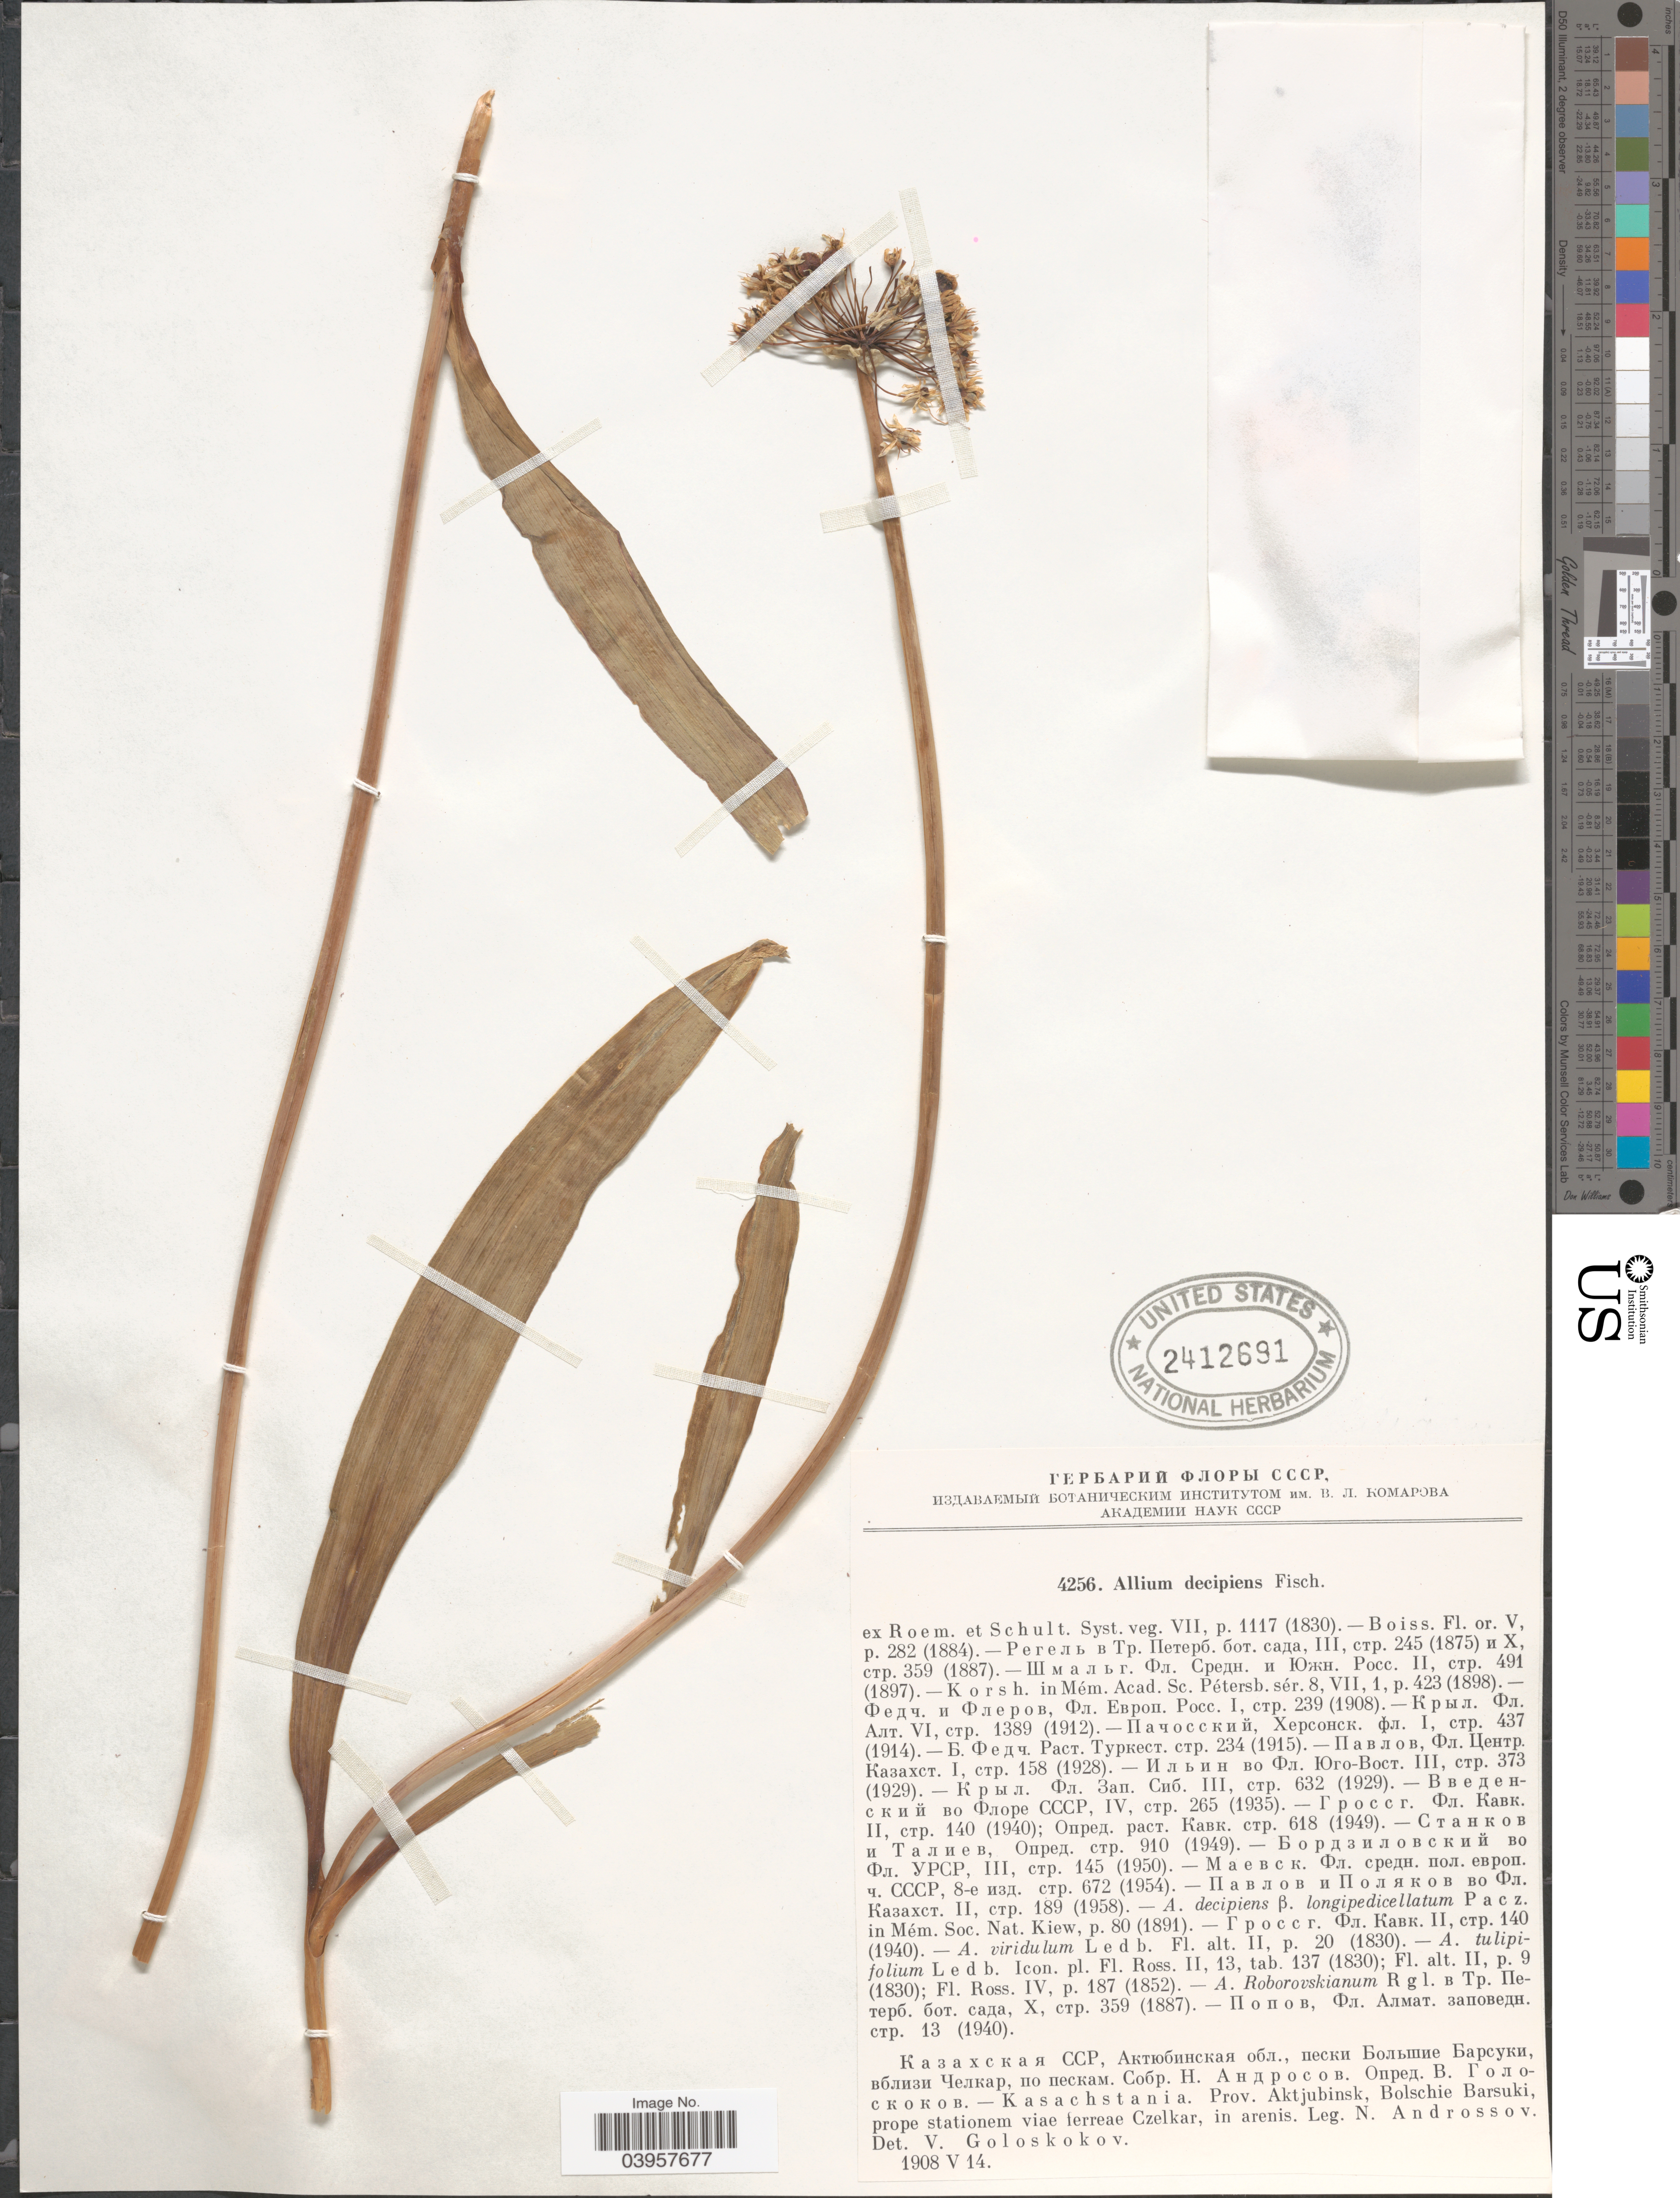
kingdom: Plantae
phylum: Tracheophyta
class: Liliopsida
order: Asparagales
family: Amaryllidaceae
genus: Allium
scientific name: Allium decipiens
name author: Fisch. ex Schult. & Schult. f.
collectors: N. Androssov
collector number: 4256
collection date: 1908-05-14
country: Kazakhstan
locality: Kasachstania. Prov. Aktjubinsk, Bolschie Barsuki, prope stationem viae ferreae Czelkar, in arenis.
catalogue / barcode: US 2412691